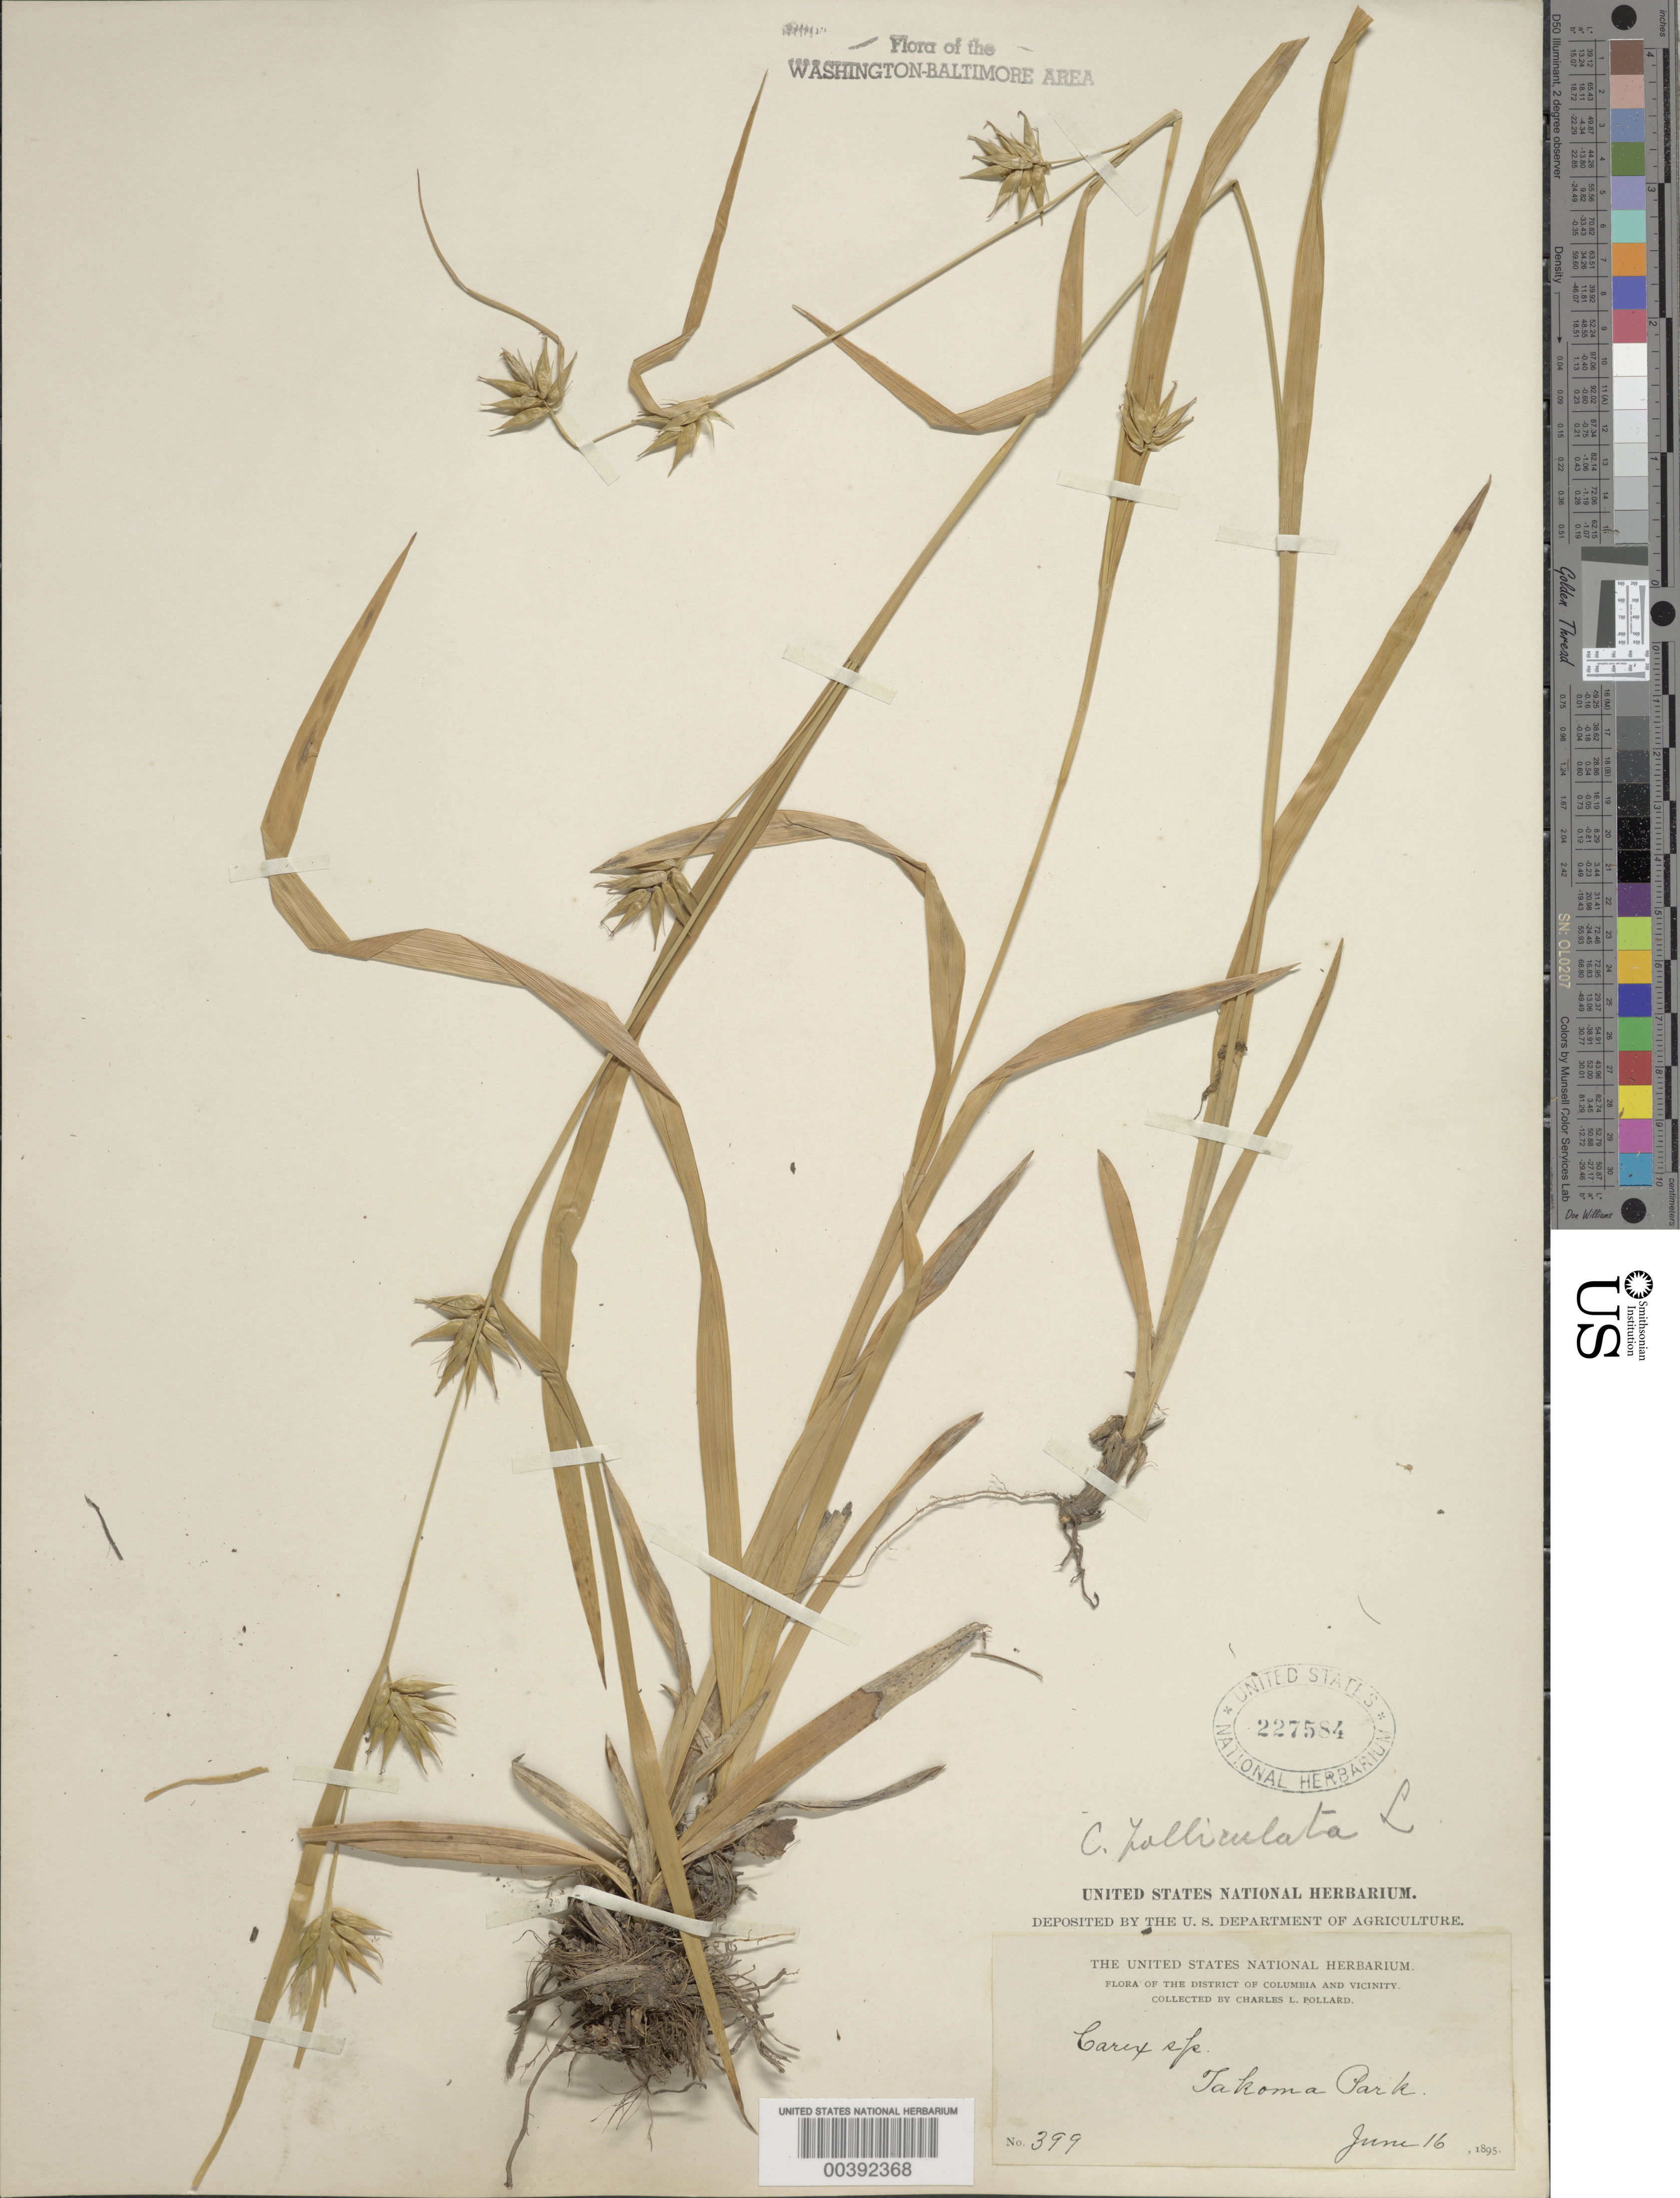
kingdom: Plantae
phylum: Tracheophyta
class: Liliopsida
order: Poales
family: Cyperaceae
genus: Carex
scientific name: Carex folliculata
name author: L.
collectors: C. L. Pollard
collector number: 399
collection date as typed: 16 Jun 1895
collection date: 1895-06-16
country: United States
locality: Takoma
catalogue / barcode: US 227584